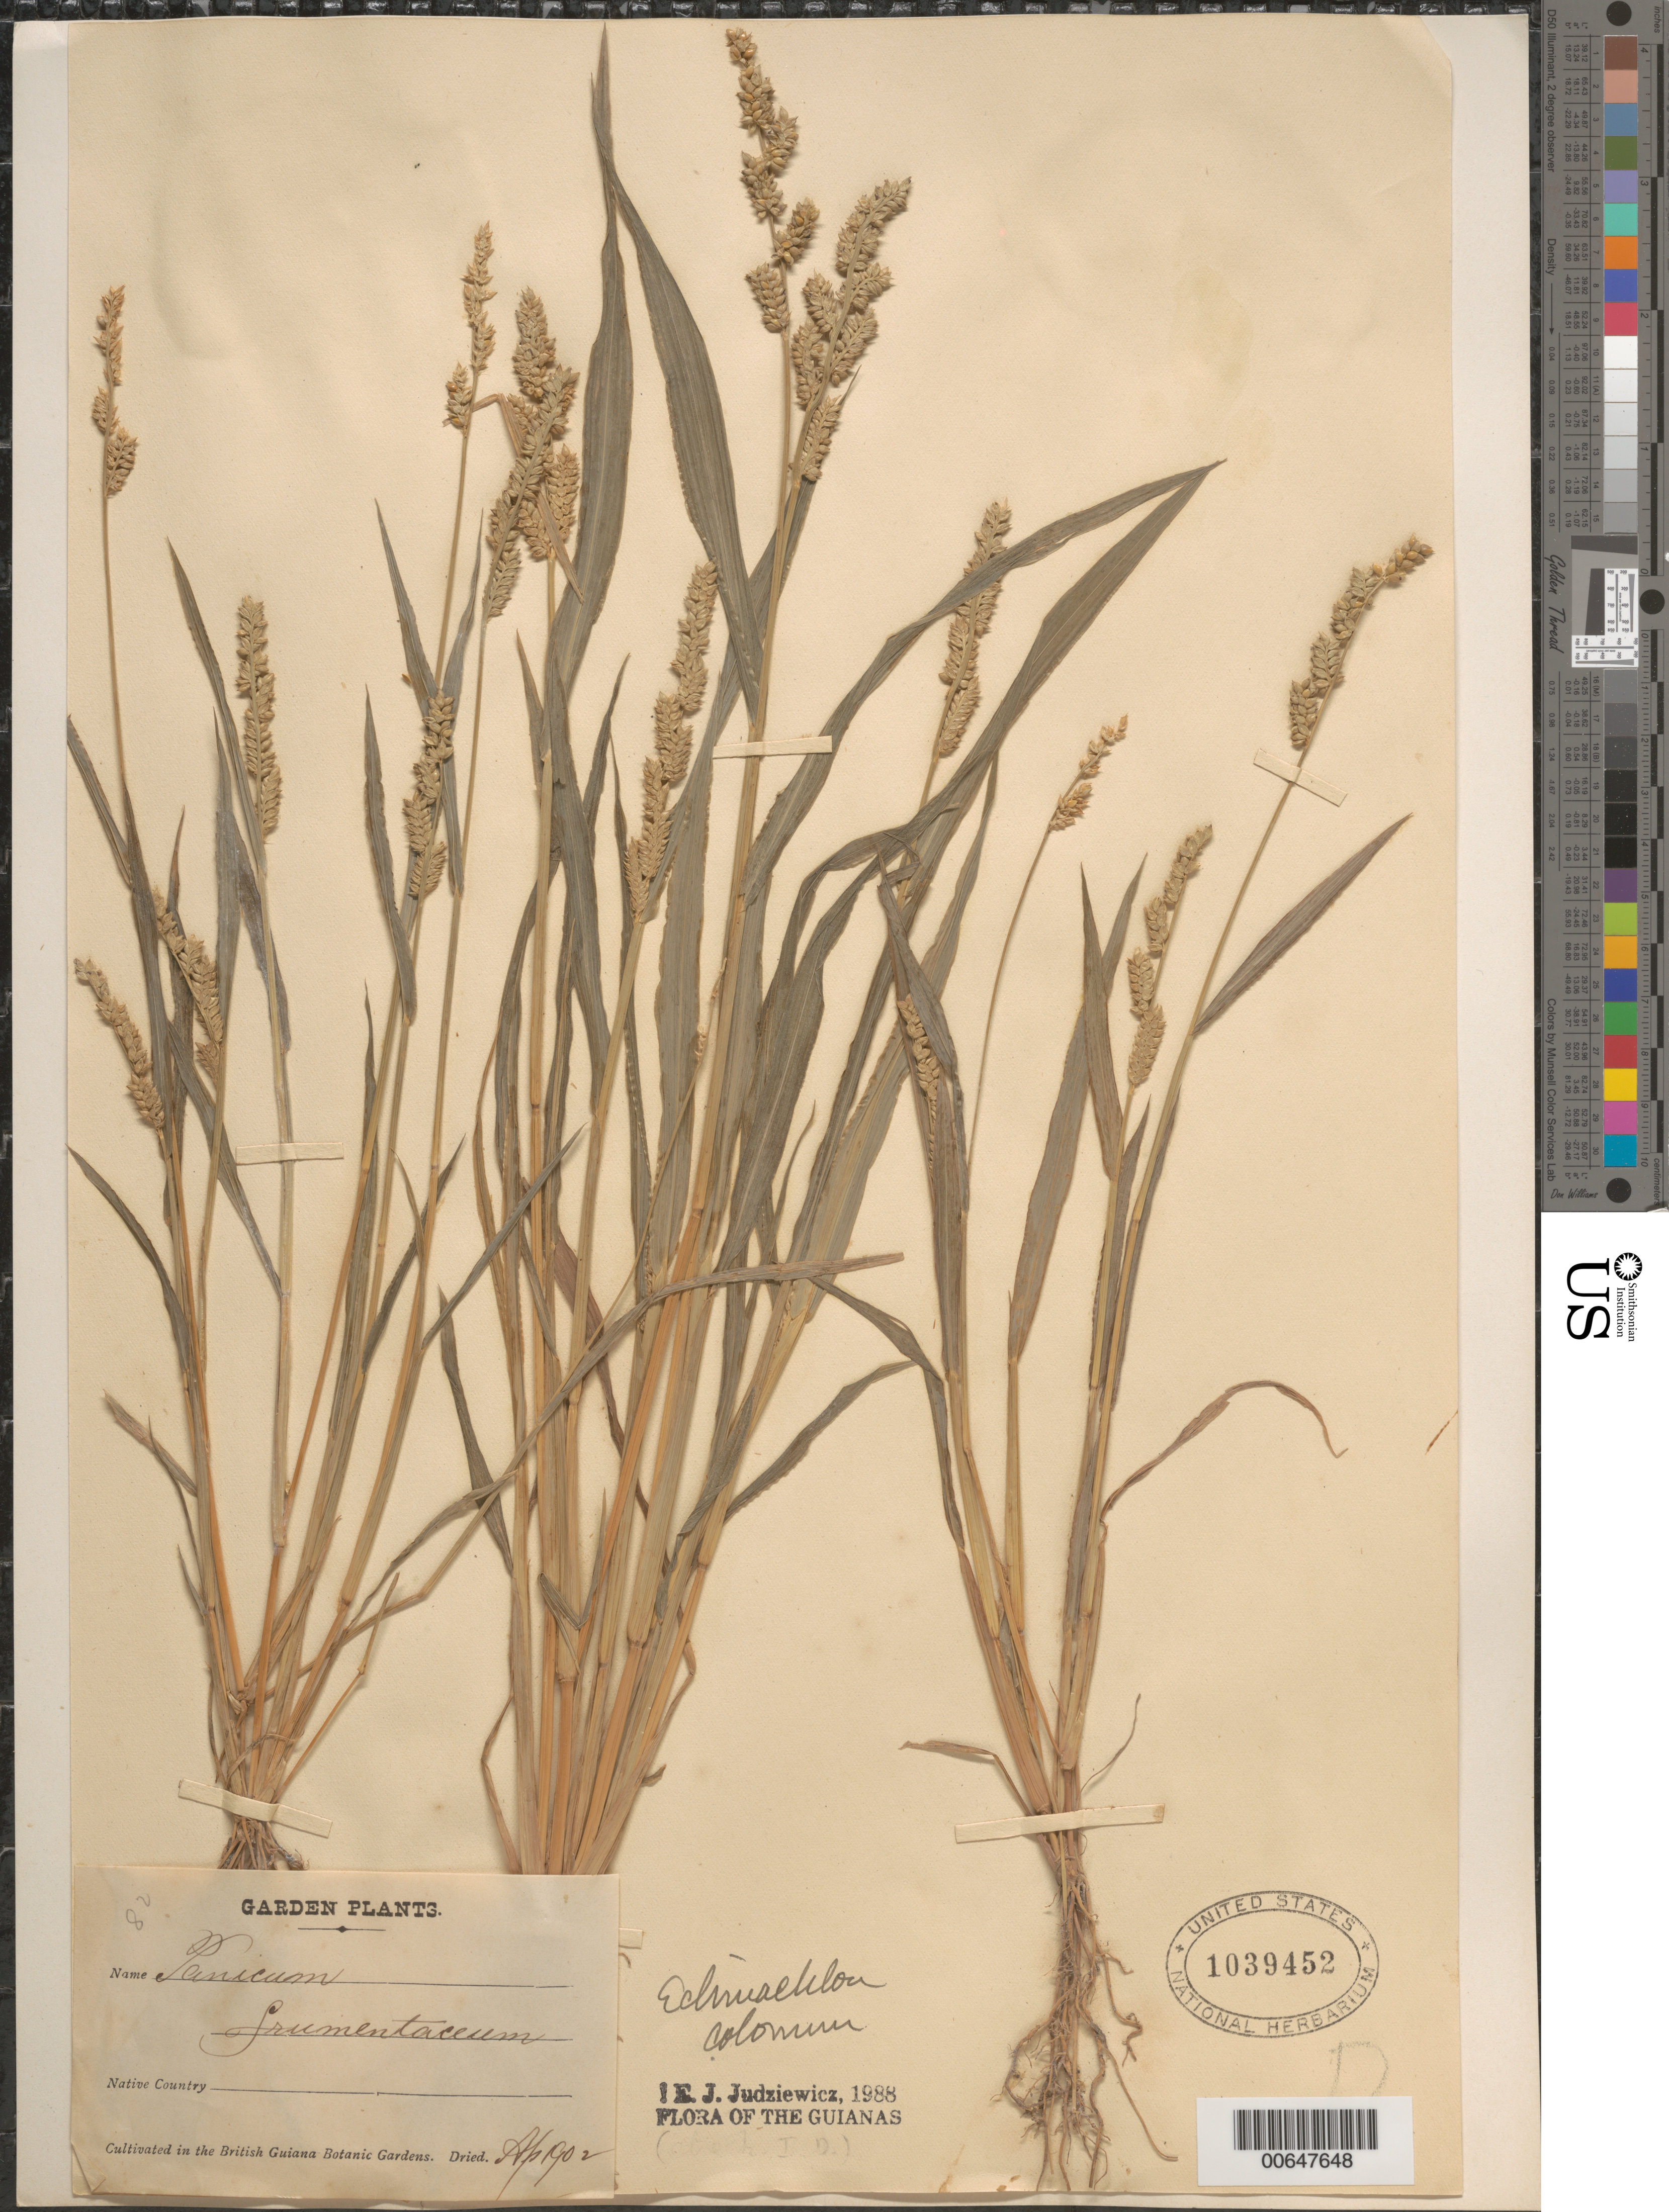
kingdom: Plantae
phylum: Tracheophyta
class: Liliopsida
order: Poales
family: Poaceae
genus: Echinochloa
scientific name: Echinochloa colona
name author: (L.) Link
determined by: Judziewicz, E. J.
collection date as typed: s.d.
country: Guyana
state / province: Demerara-Mahaica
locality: Georgetown, Botanic Gardens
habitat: Cultivated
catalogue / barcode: US 1039452